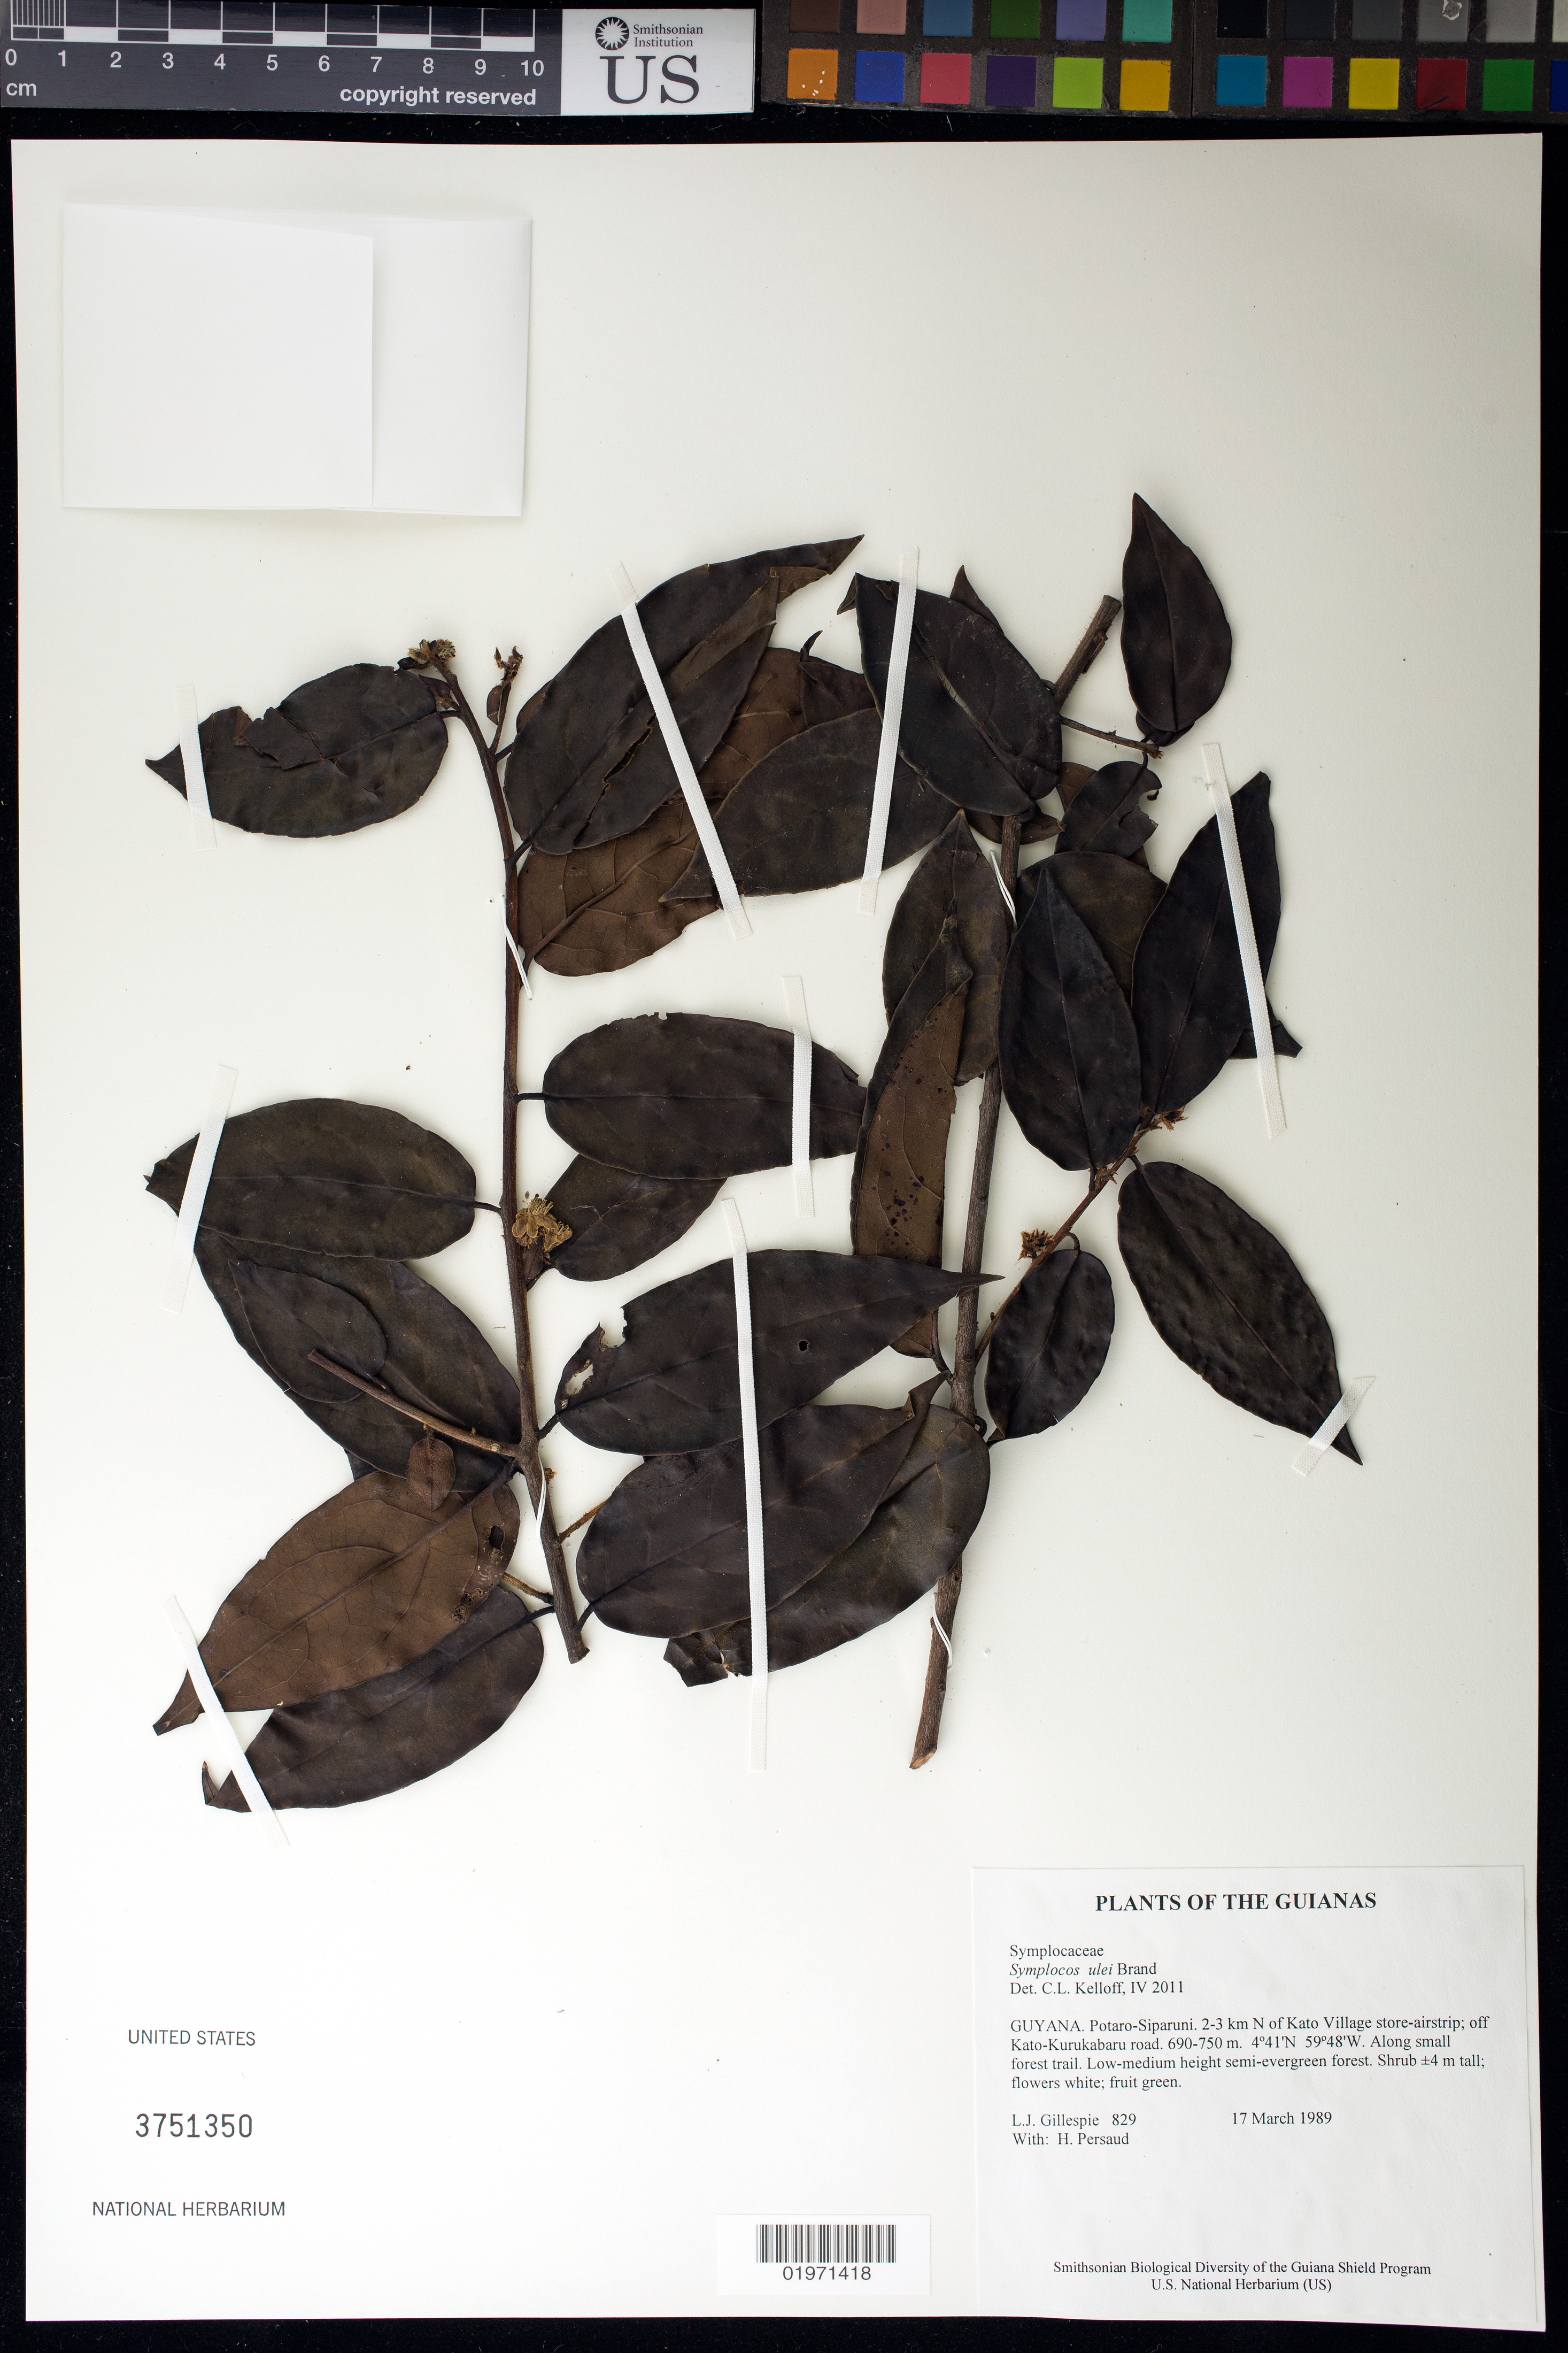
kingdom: Plantae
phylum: Tracheophyta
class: Magnoliopsida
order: Ericales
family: Symplocaceae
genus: Symplocos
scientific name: Symplocos ulei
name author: Brand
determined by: Kelloff, Carol L., (US), Smithsonian Institution - National Museum of Natural History (UNITED STATES)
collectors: L. J. Gillespie & H. Persaud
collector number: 829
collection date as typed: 17 March 1989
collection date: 1989-03-17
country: Guyana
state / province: Potaro-Siparuni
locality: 2-3 km N of Kato Village store-airstrip; off Kato-Kurukabaru road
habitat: Along small forest trail. Low-medium height semi-evergreen forest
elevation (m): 690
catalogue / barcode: US 3751350